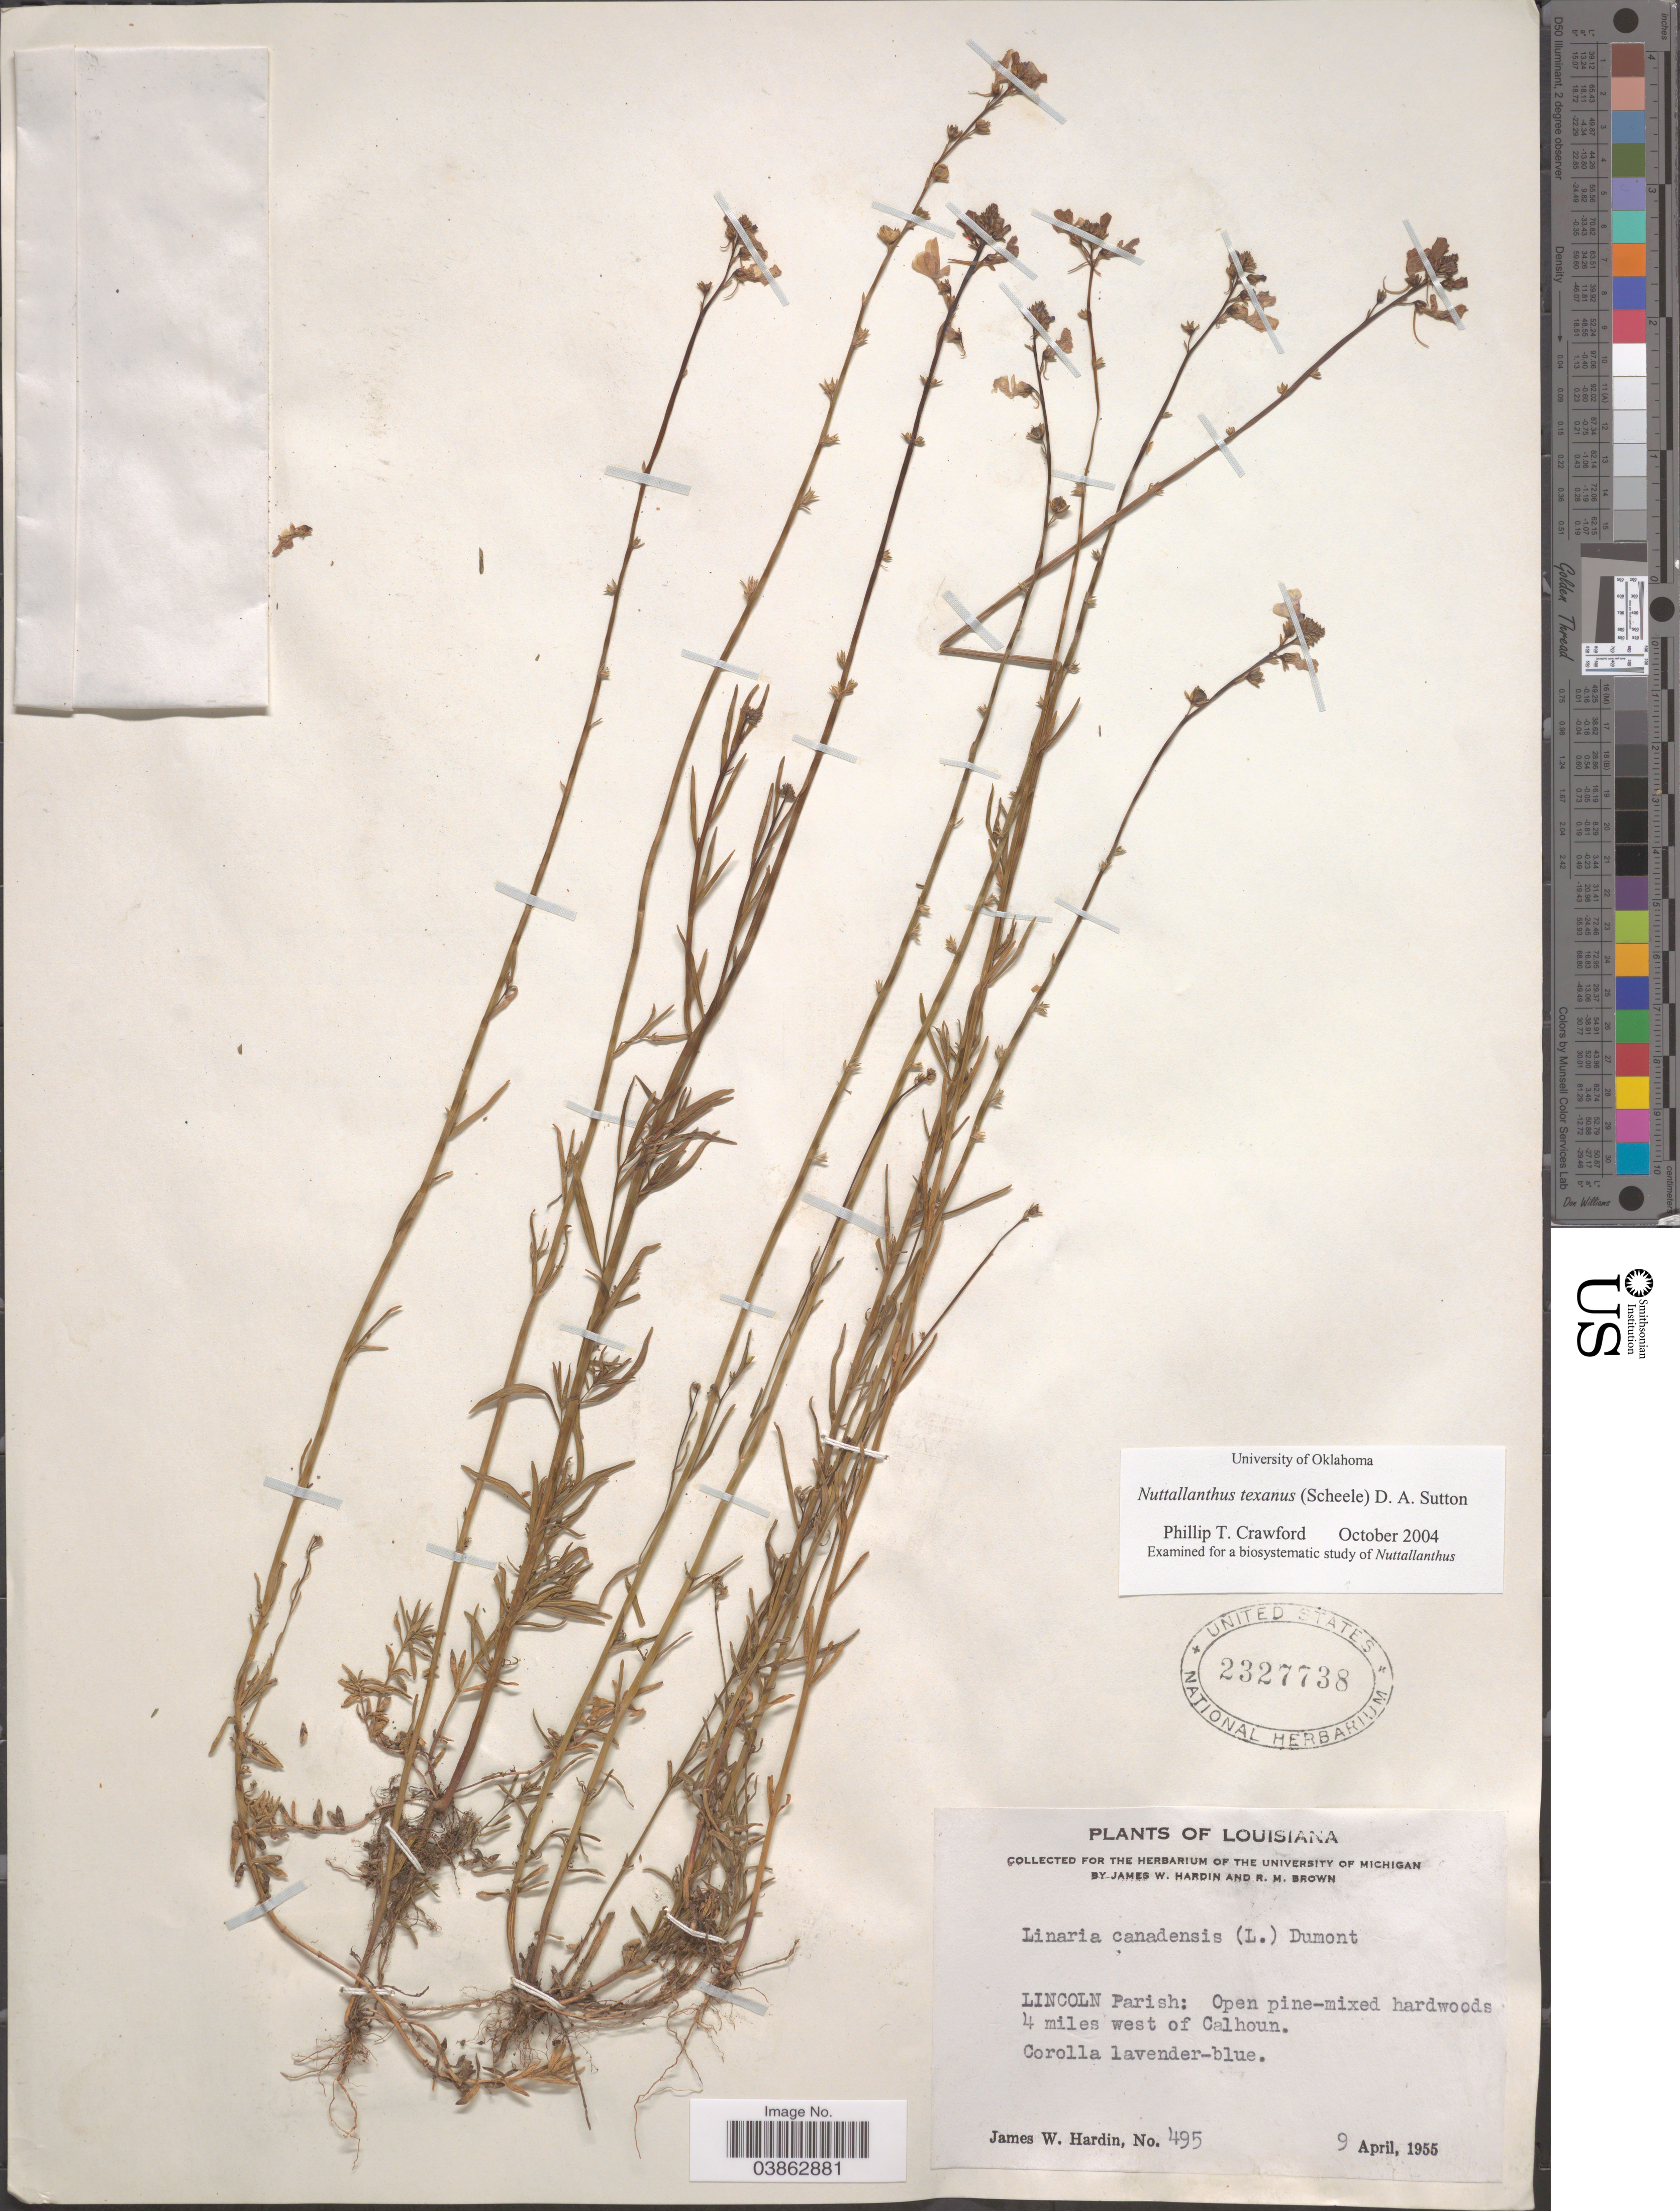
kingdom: Plantae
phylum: Tracheophyta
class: Magnoliopsida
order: Lamiales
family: Plantaginaceae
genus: Linaria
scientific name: Linaria texana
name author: Scheele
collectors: J. W. Hardin & R. Brown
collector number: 495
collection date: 1955-04-09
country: United States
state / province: Louisiana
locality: Lincoln Parish: Open pine-mixed hardwoods 4 miles west of Calhoun.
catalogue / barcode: US 2327738